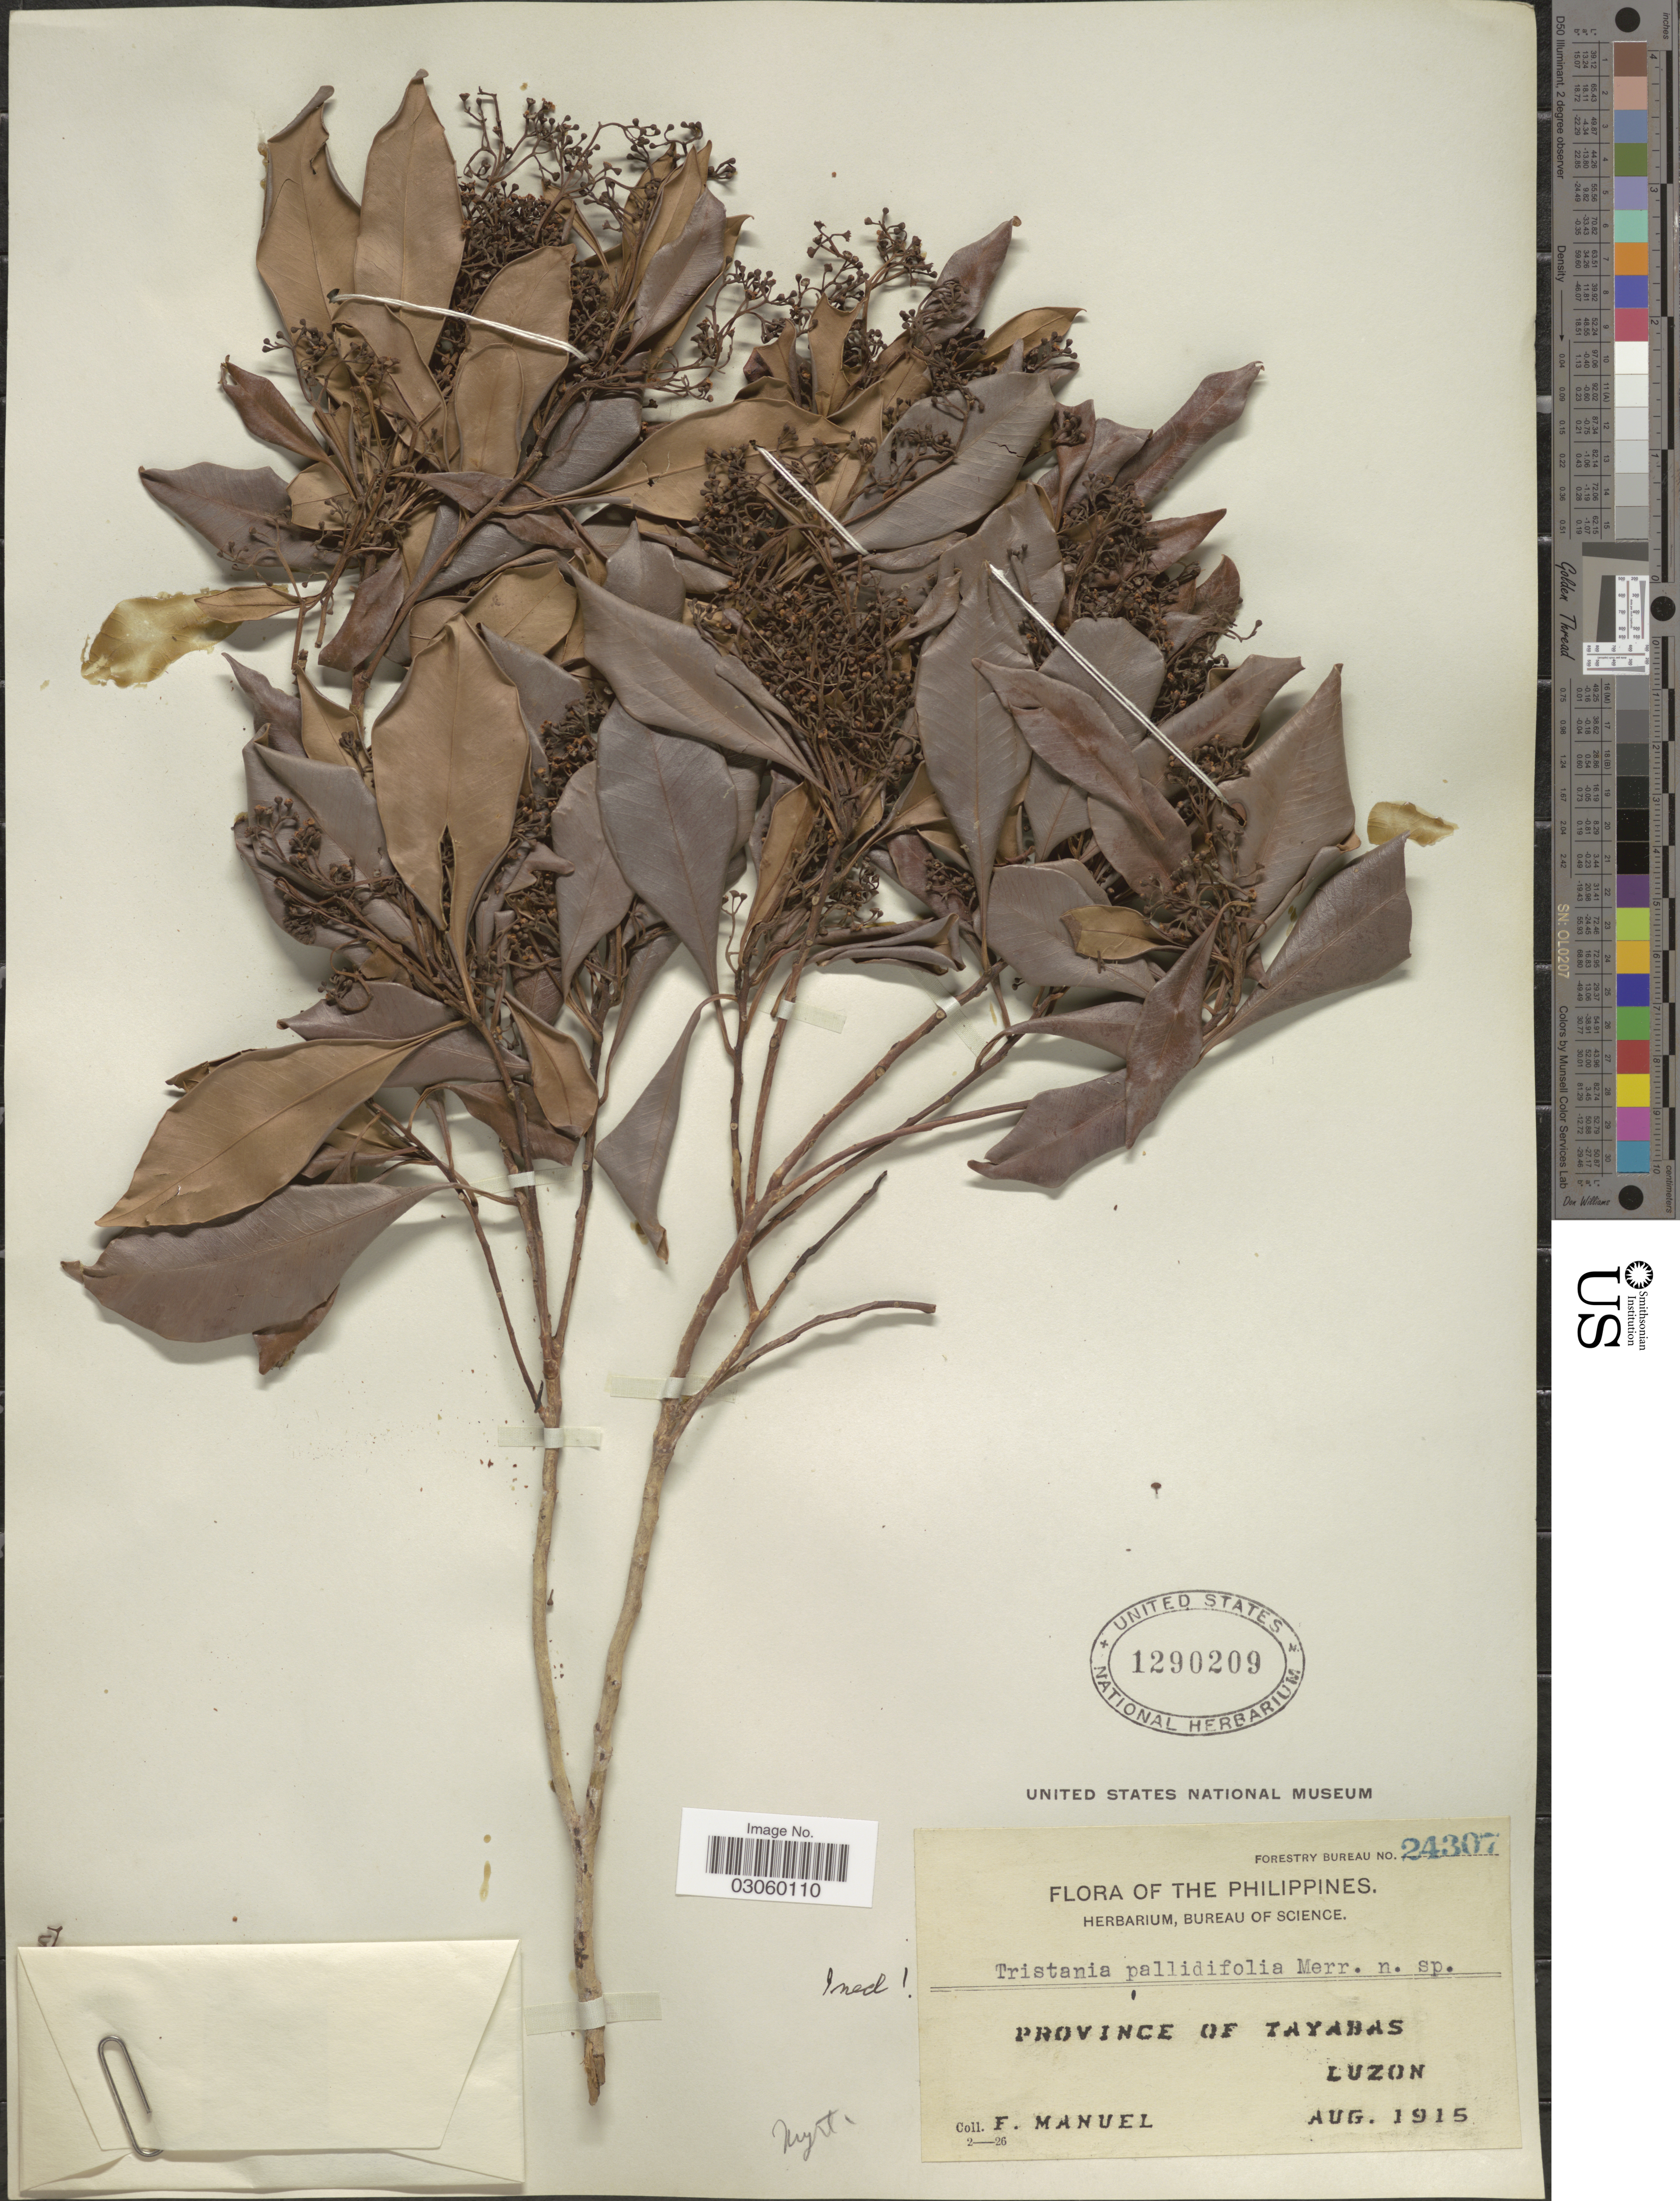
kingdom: Plantae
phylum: Tracheophyta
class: Magnoliopsida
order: Myrtales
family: Myrtaceae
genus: Tristaniopsis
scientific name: Tristaniopsis sp.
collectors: F. Manuel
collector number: Forestry Bureau 24307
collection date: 1915-08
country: Philippines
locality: Province of Tayabas, Luzon.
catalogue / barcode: US 1290209